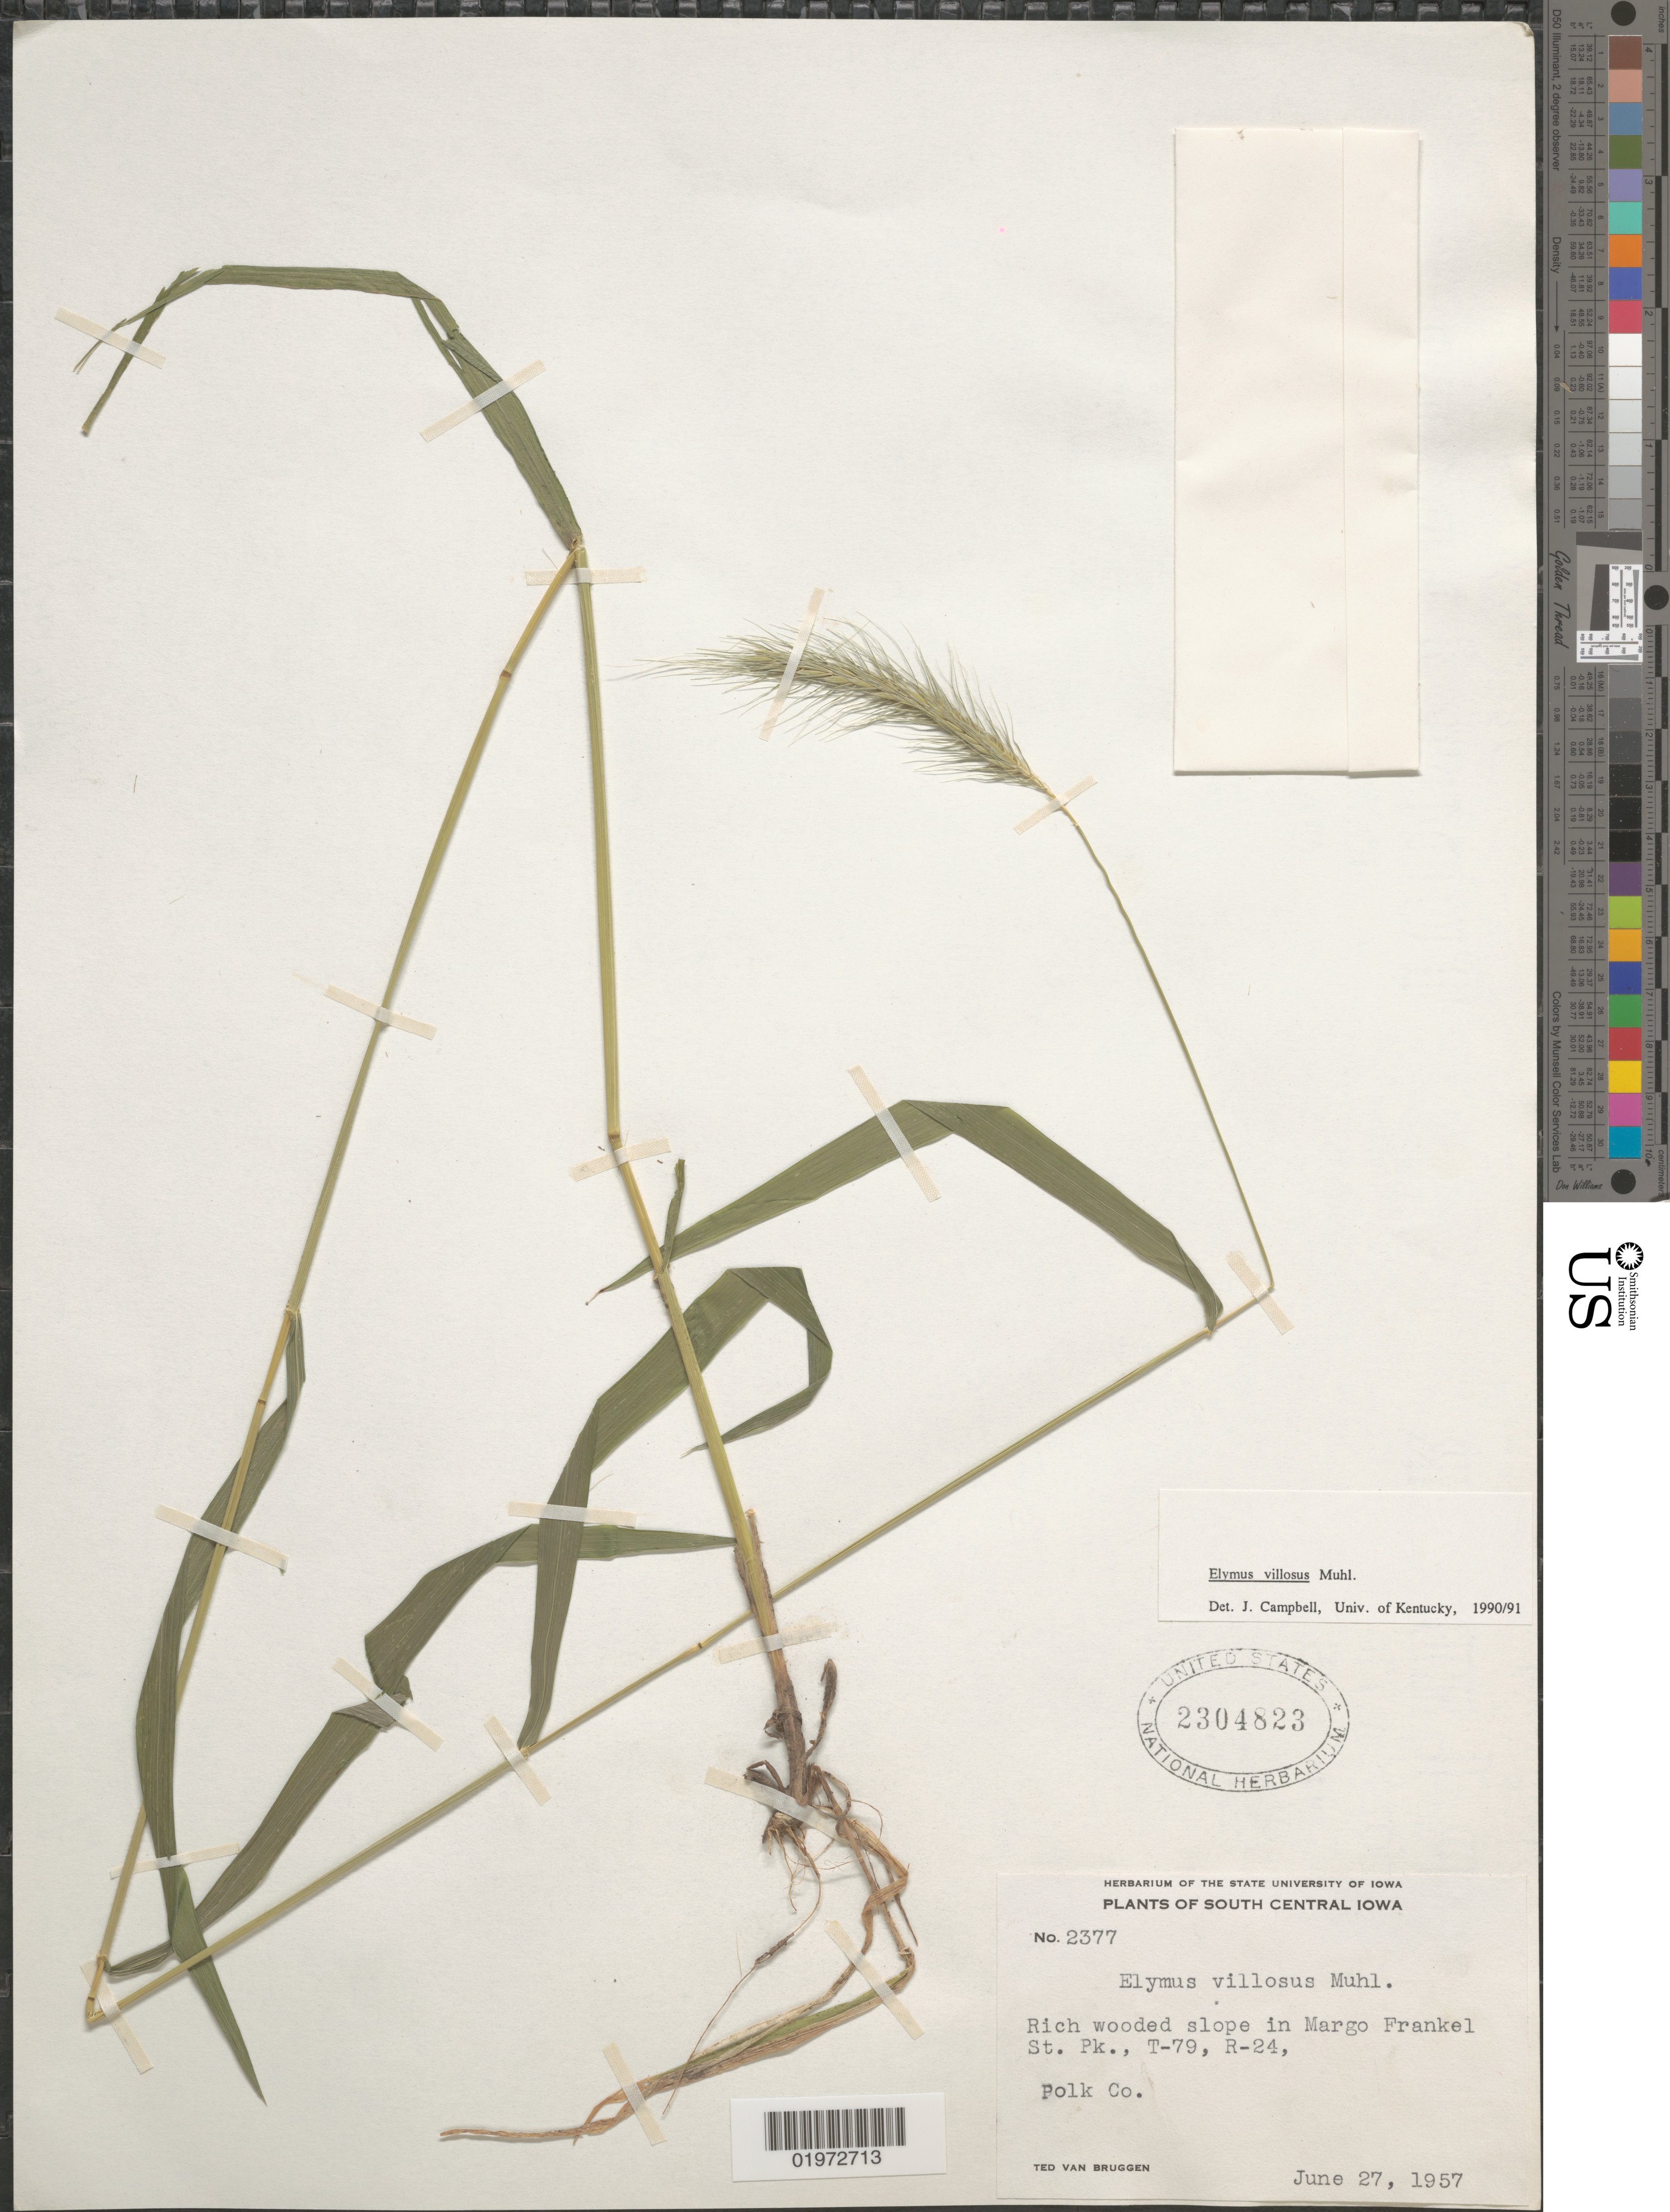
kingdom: Plantae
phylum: Tracheophyta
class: Liliopsida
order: Poales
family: Poaceae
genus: Elymus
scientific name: Elymus villosus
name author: Muhl. ex Willd.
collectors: T. van Bruggen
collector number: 2377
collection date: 1957-06-27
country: United States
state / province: Iowa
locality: South Central Iowa. Rich wooded slope in Margo Frankel St. Pk., T-79, R-24, Polk Co.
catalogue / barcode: US 2304823